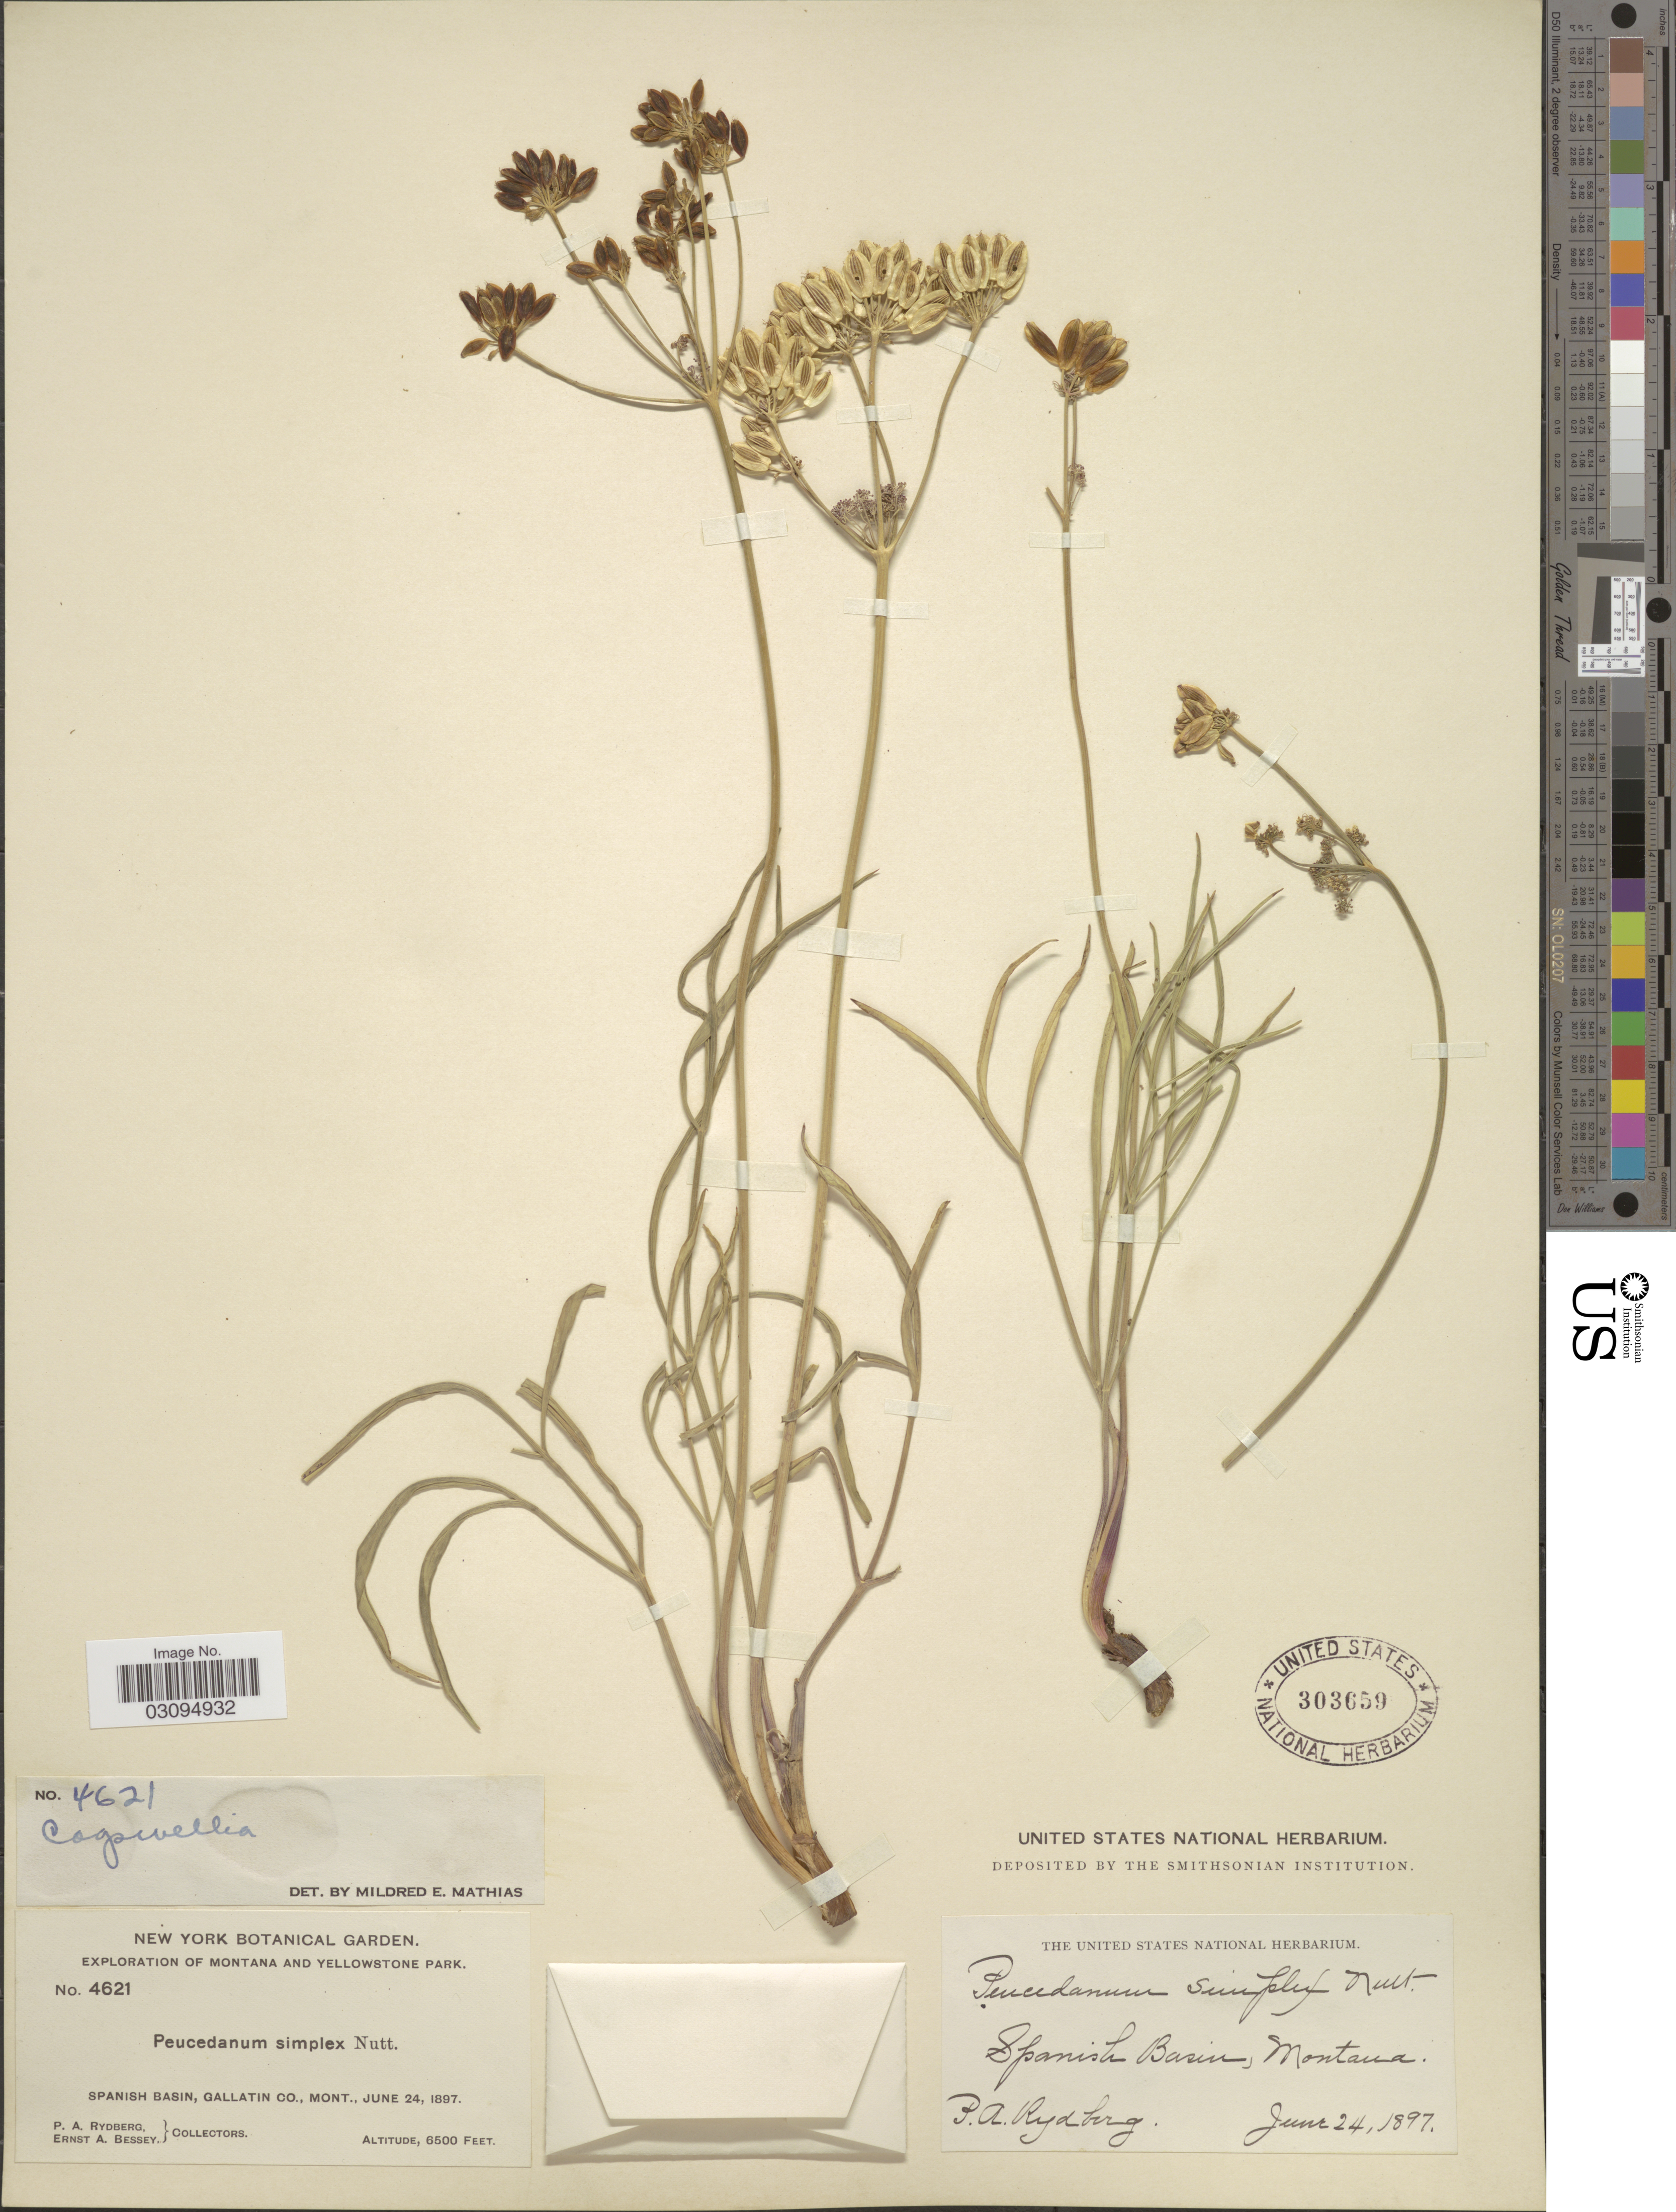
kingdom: Plantae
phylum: Tracheophyta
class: Magnoliopsida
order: Apiales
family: Apiaceae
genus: Lomatium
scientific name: Lomatium platycarpum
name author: (Torr.) J.M. Coult. & Rose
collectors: P. A. Rydberg & E. A. Bessey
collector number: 4621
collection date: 1897-06-24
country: United States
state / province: Montana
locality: Yellowstone Park, Spanish Basin, Gallatin Co.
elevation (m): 1981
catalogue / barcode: US 303659